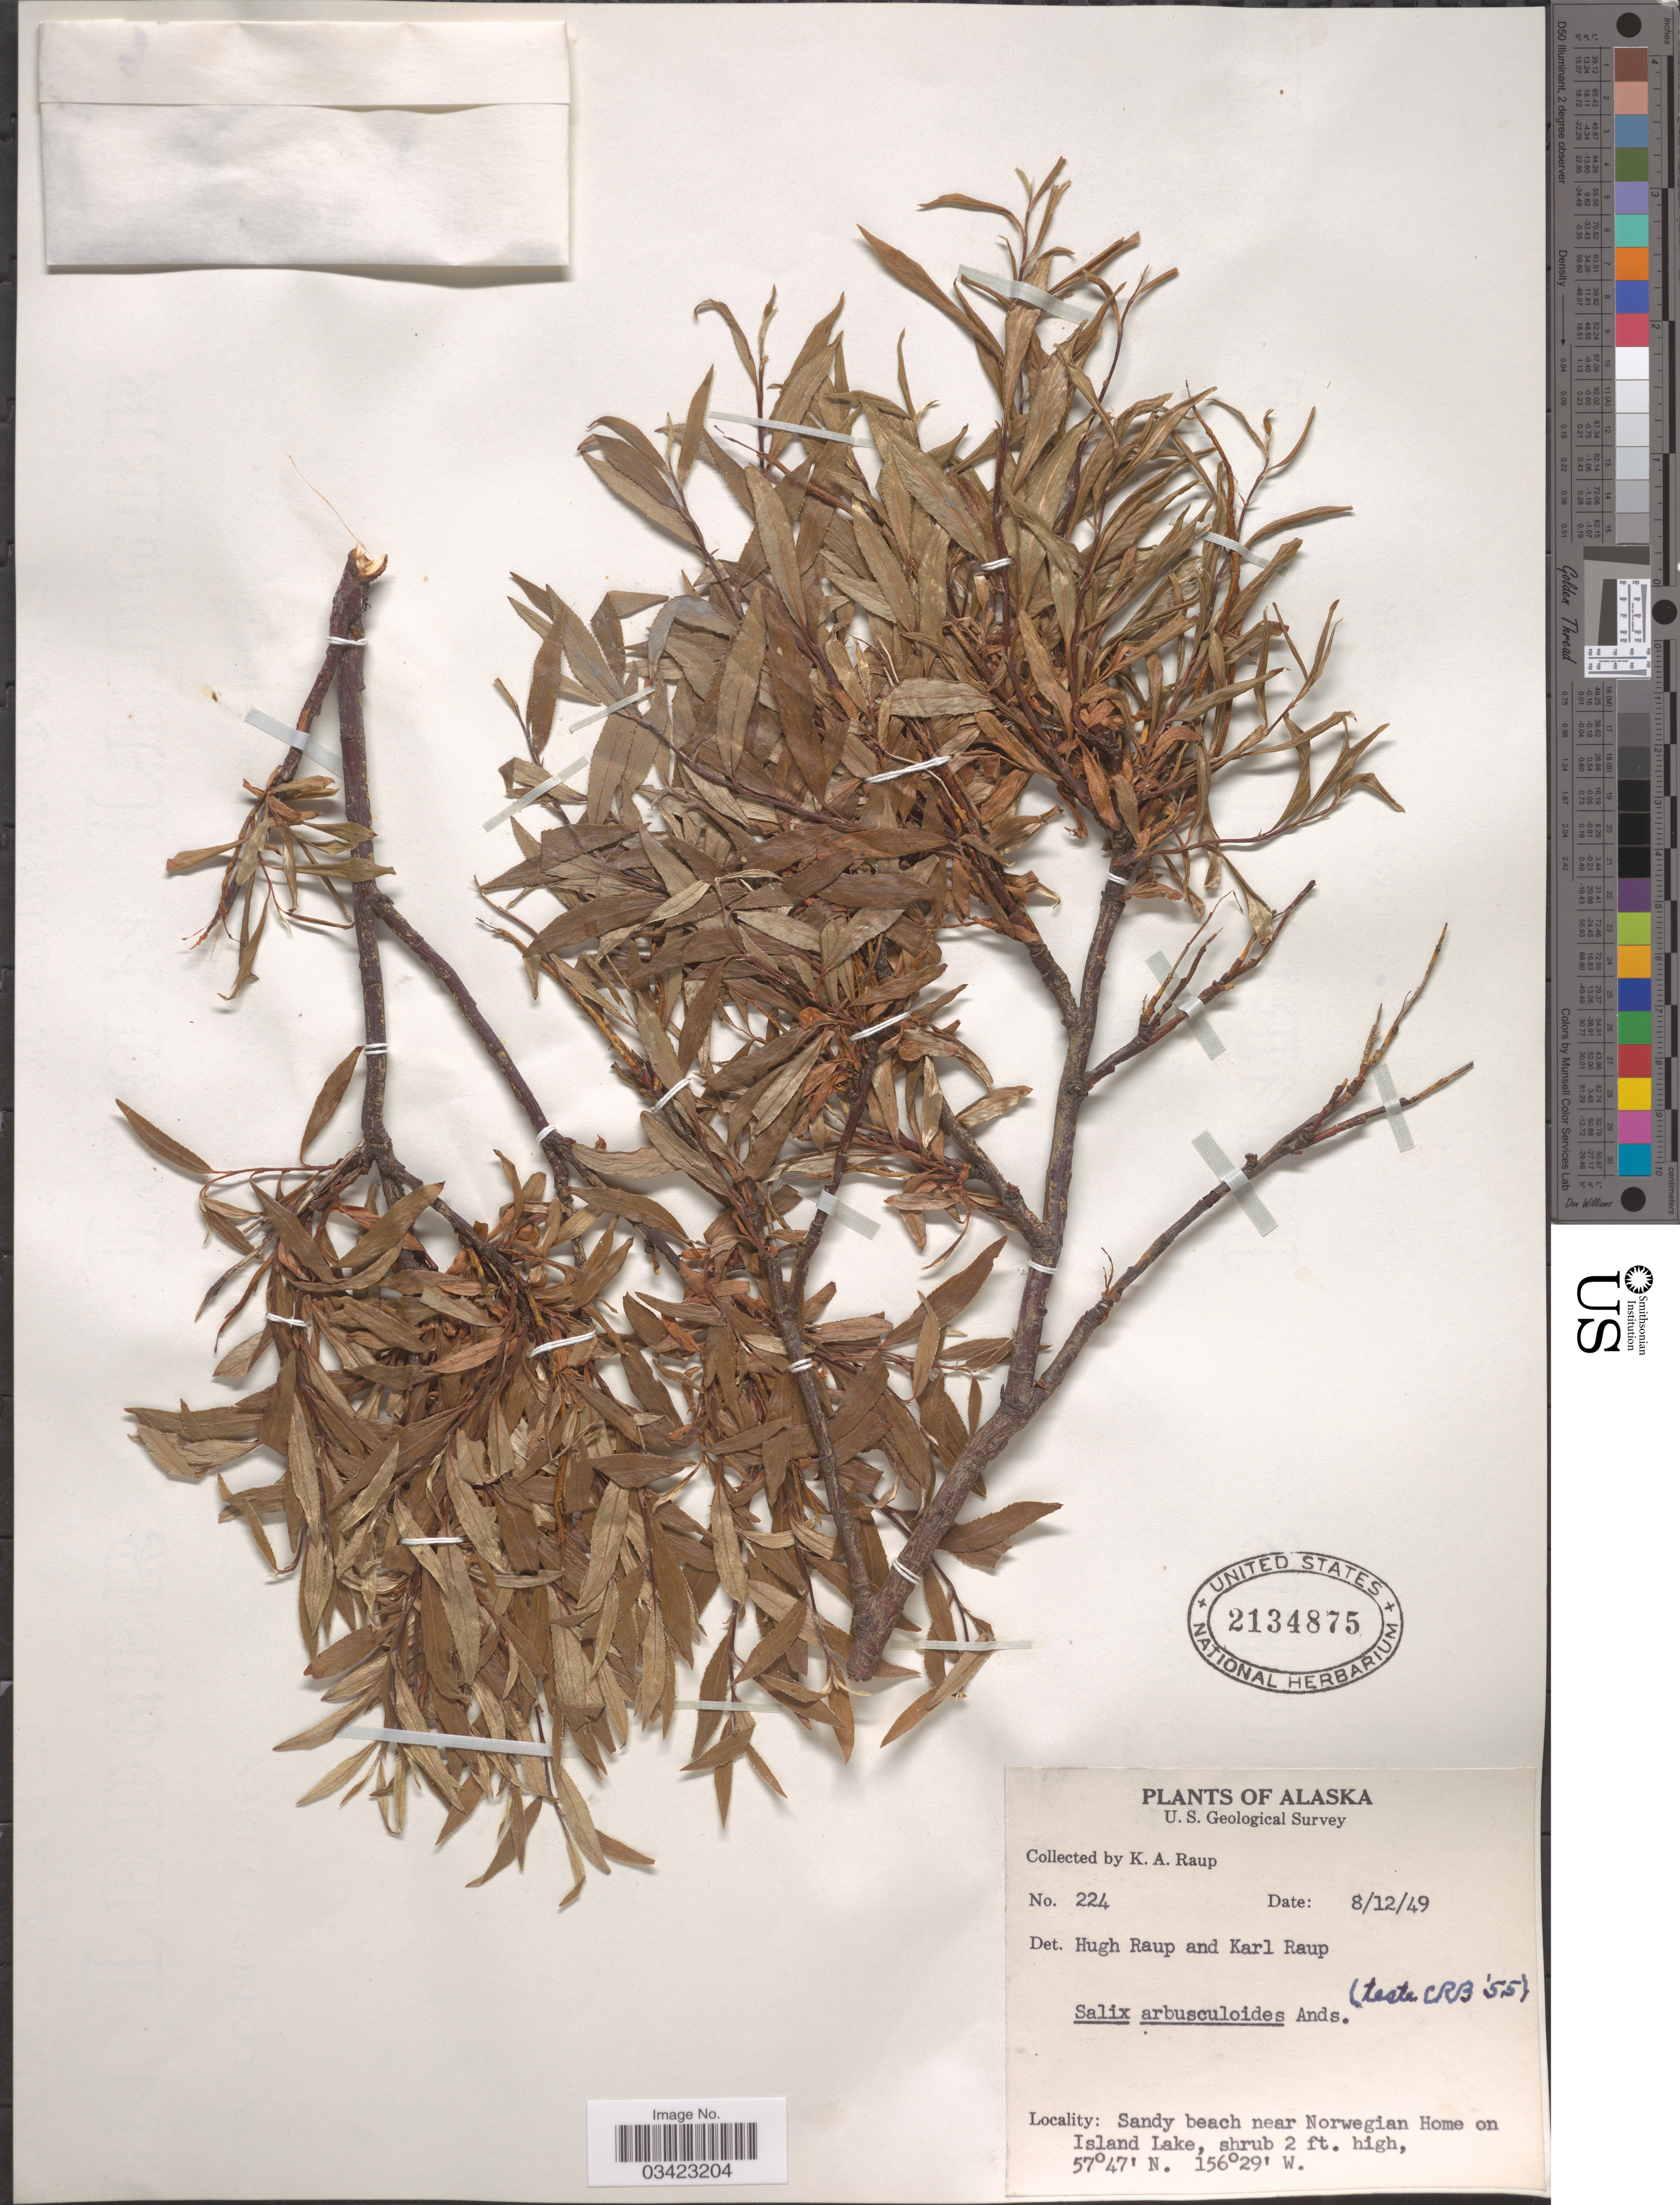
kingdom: Plantae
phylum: Tracheophyta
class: Magnoliopsida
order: Malpighiales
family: Salicaceae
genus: Salix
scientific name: Salix arbusculoides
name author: Andersson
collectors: K. Raup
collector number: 224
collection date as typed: Transcribed d/m/y: 12/8/49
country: United States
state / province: Alaska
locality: Sandy beach near Norwegian Home on Island Lake.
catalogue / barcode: US 2134875